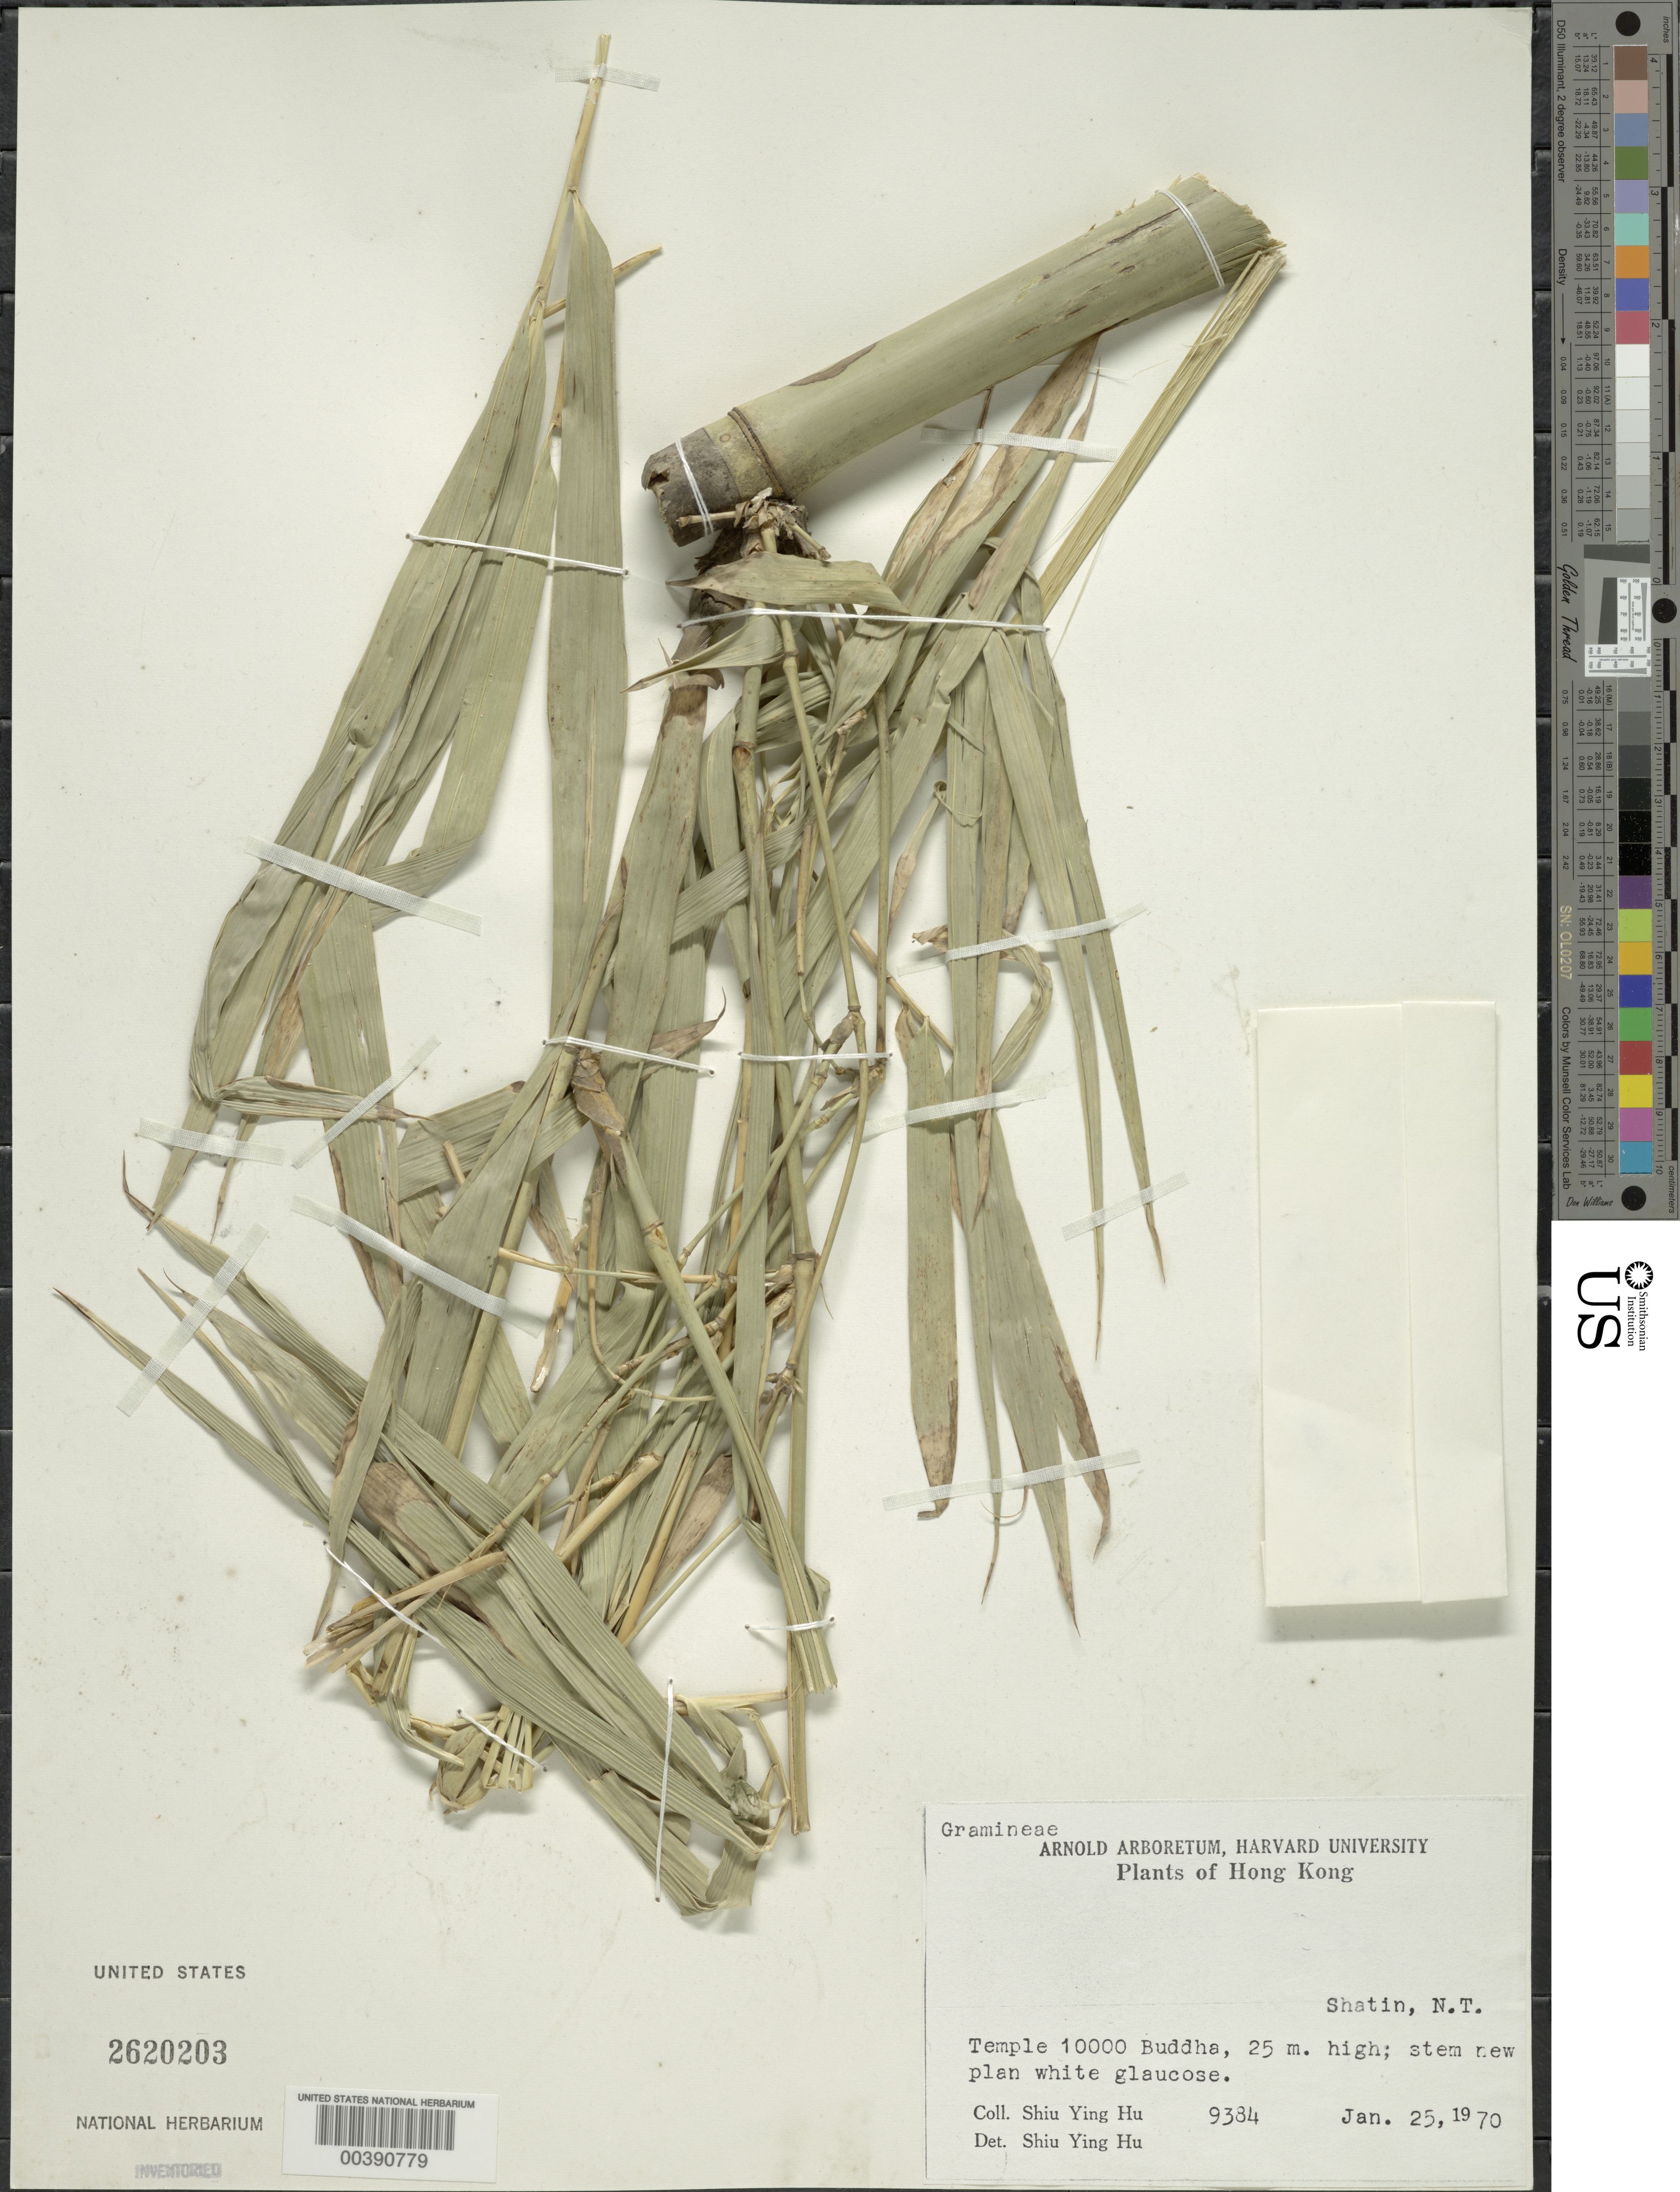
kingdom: Plantae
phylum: Tracheophyta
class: Liliopsida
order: Poales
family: Poaceae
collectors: Y. Shiu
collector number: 9384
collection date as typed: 25 Jan 1970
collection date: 1970-01-25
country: China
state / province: Hong Kong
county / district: New Territories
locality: Shatin, temple 10000 buddha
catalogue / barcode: US 2620203